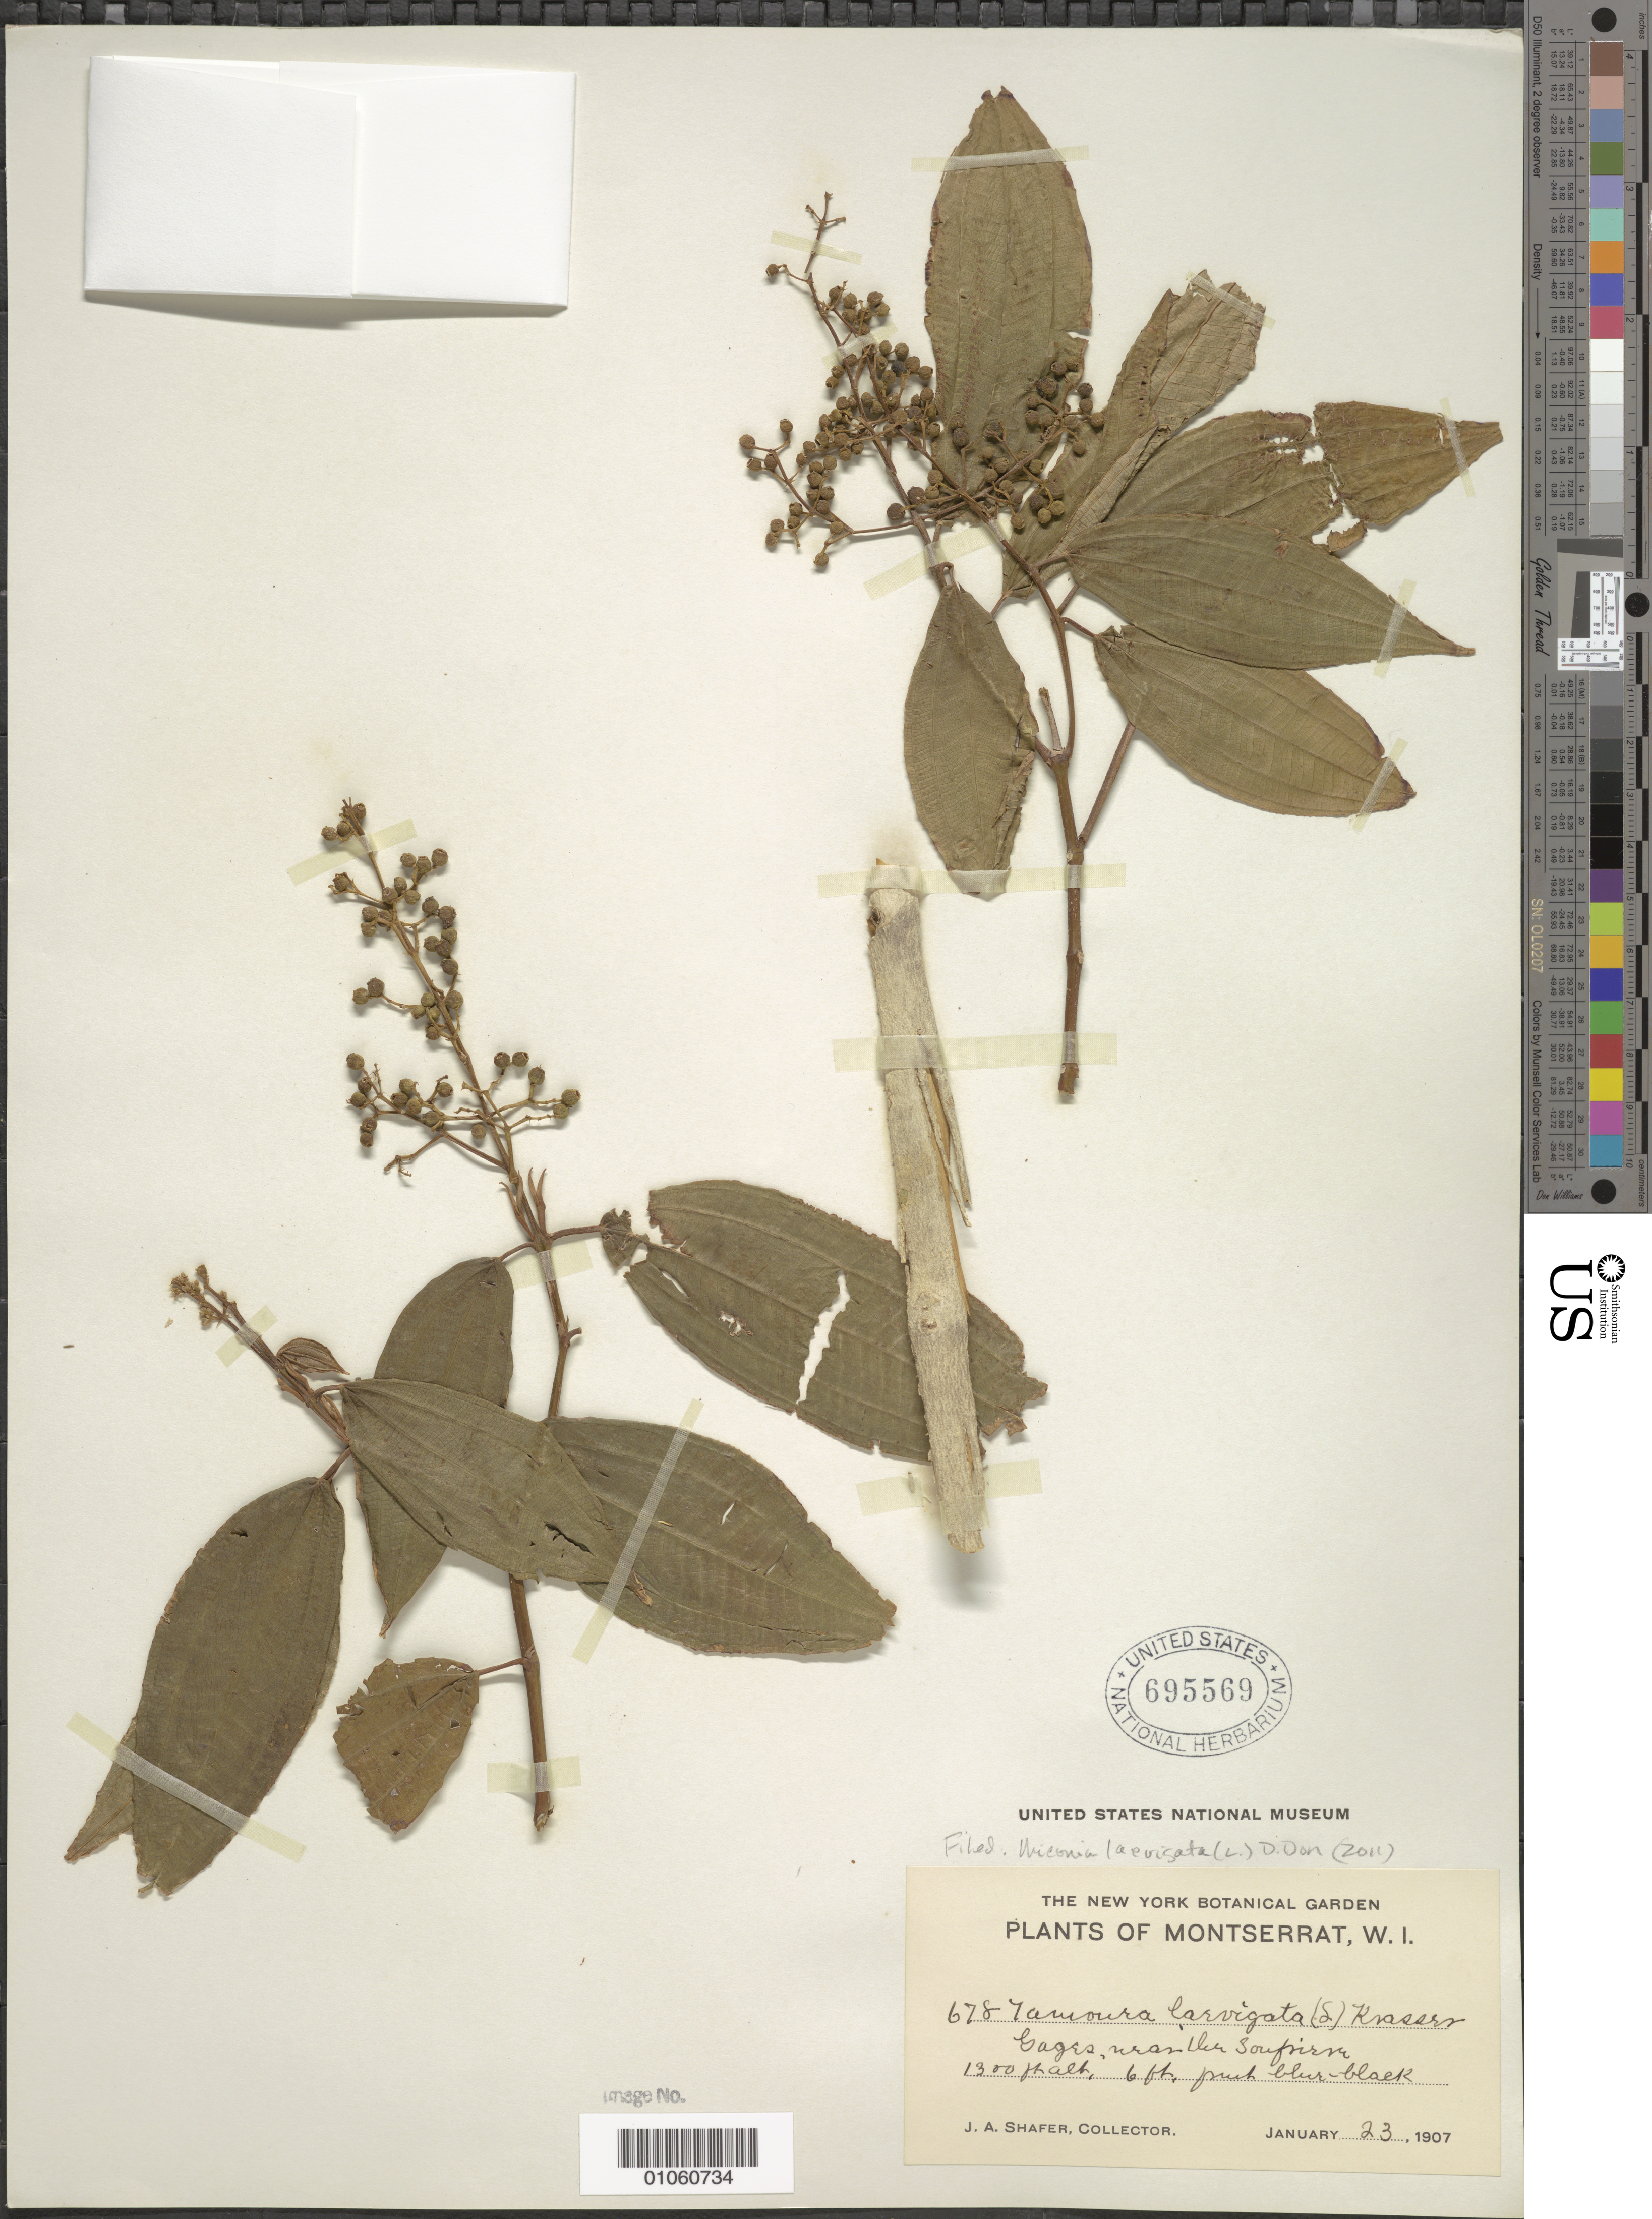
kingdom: Plantae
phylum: Tracheophyta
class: Magnoliopsida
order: Myrtales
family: Melastomataceae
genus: Miconia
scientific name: Miconia laevigata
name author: (L.) D. Don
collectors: J. A. Shafer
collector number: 678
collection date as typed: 23 Jan 1907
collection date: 1907-01-23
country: Montserrat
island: Montserrat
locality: Gages, near the Soufriere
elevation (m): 396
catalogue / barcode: US 695569